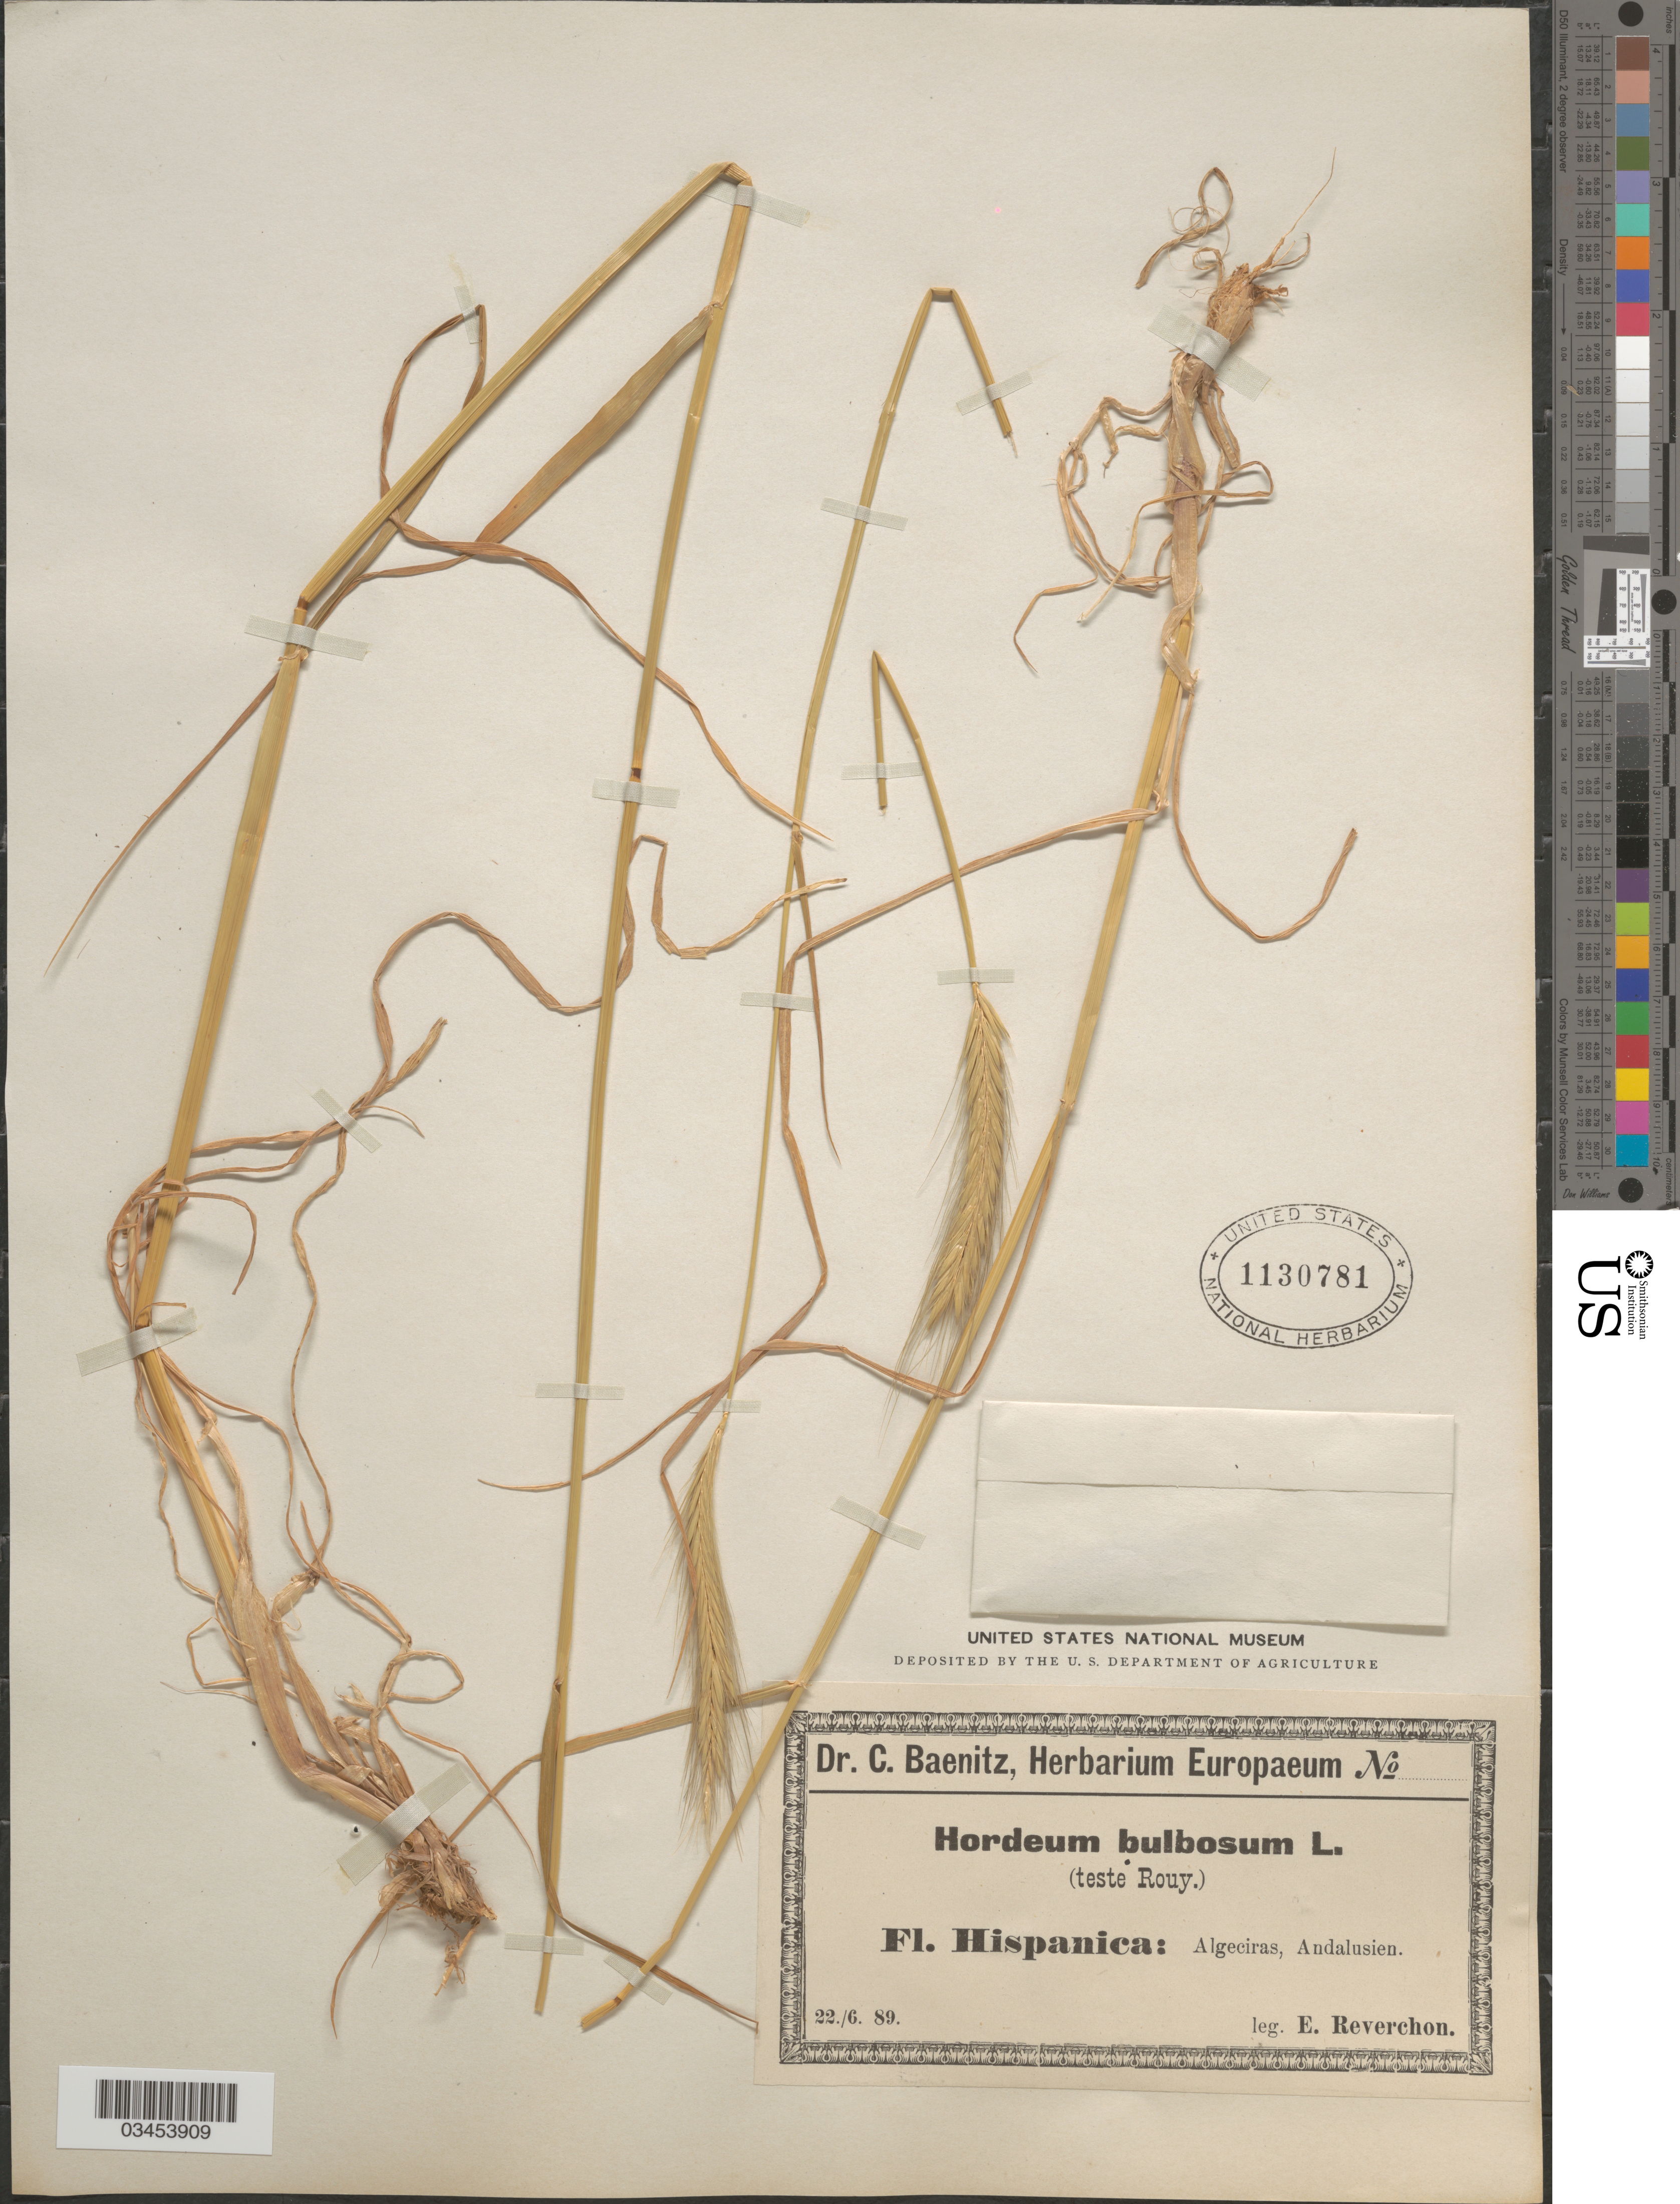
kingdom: Plantae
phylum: Tracheophyta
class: Liliopsida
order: Poales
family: Poaceae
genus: Hordeum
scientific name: Hordeum bulbosum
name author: L.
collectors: E. Reverchon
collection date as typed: Transcribed d/m/y: 22/6/89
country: Spain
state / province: Andalucía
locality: Hispanica: Algeciras, Andalusien.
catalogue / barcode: US 1130781